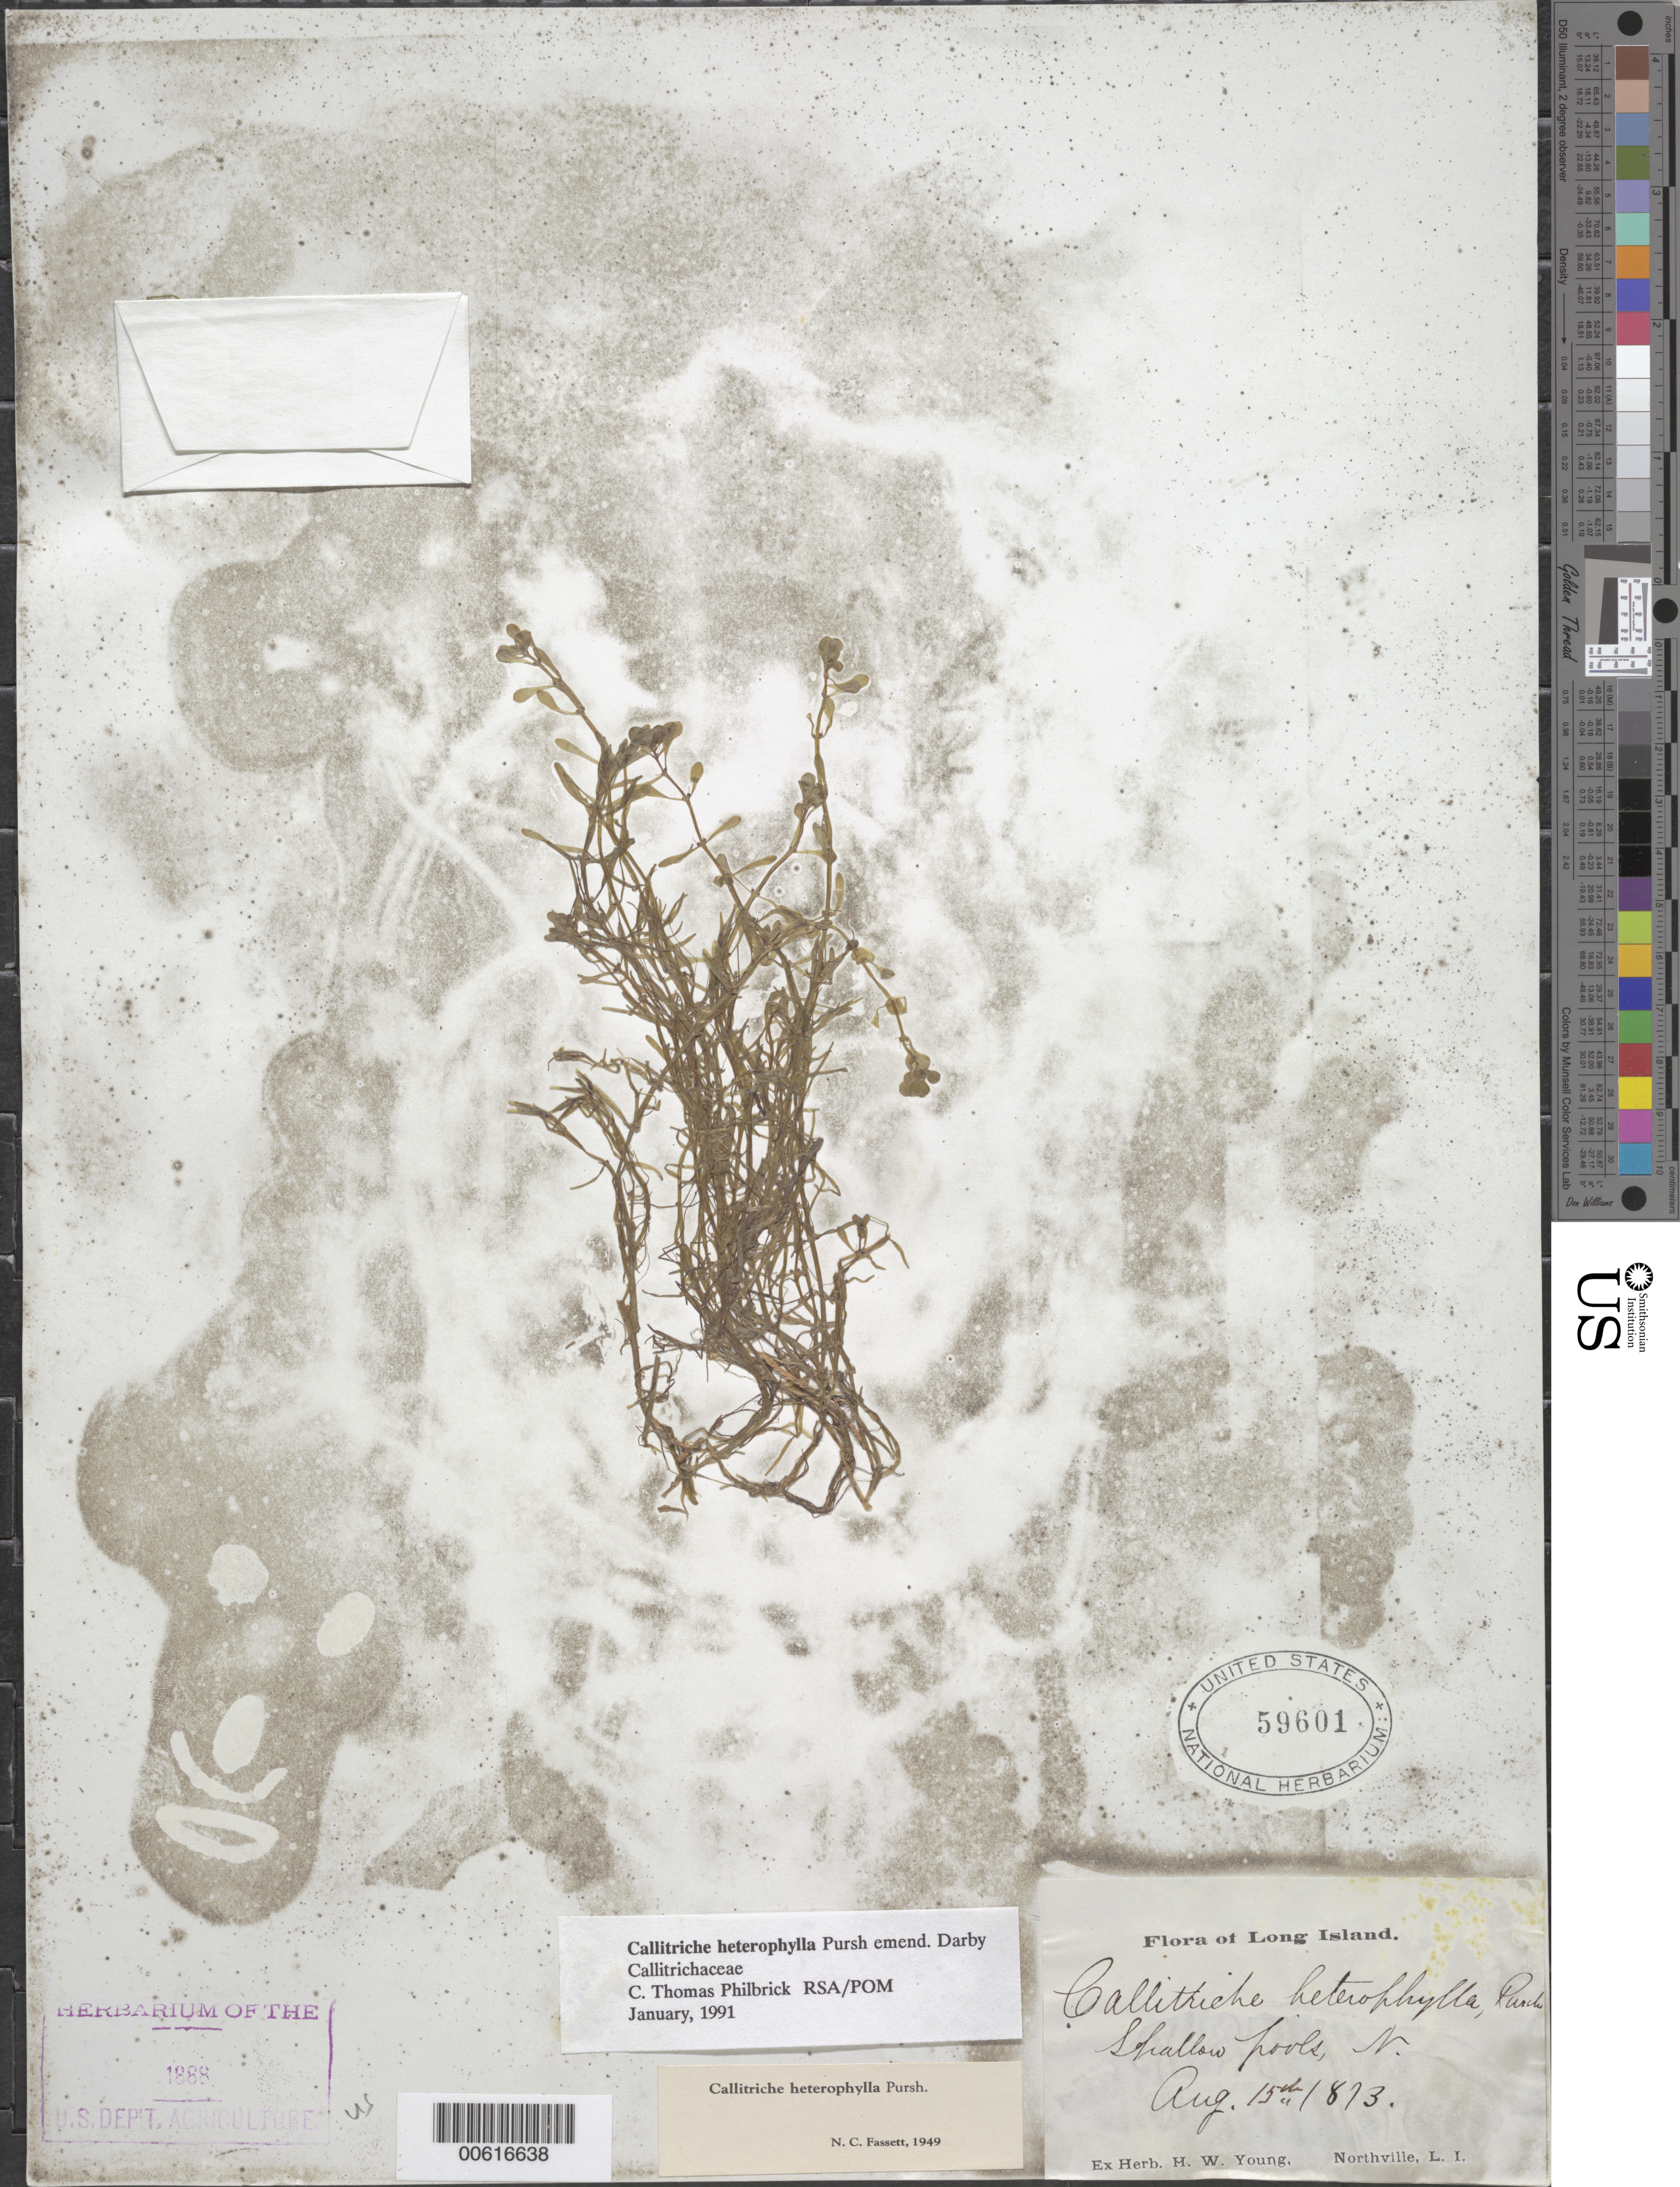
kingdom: Plantae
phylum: Tracheophyta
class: Magnoliopsida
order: Lamiales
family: Plantaginaceae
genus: Callitriche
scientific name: Callitriche heterophylla Pursh emend. Darby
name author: Pursh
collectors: H. Young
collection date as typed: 15 Aug 1873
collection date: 1873-08-15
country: United States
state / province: New York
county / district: Suffolk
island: Long Island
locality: Northville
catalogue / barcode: US 59601